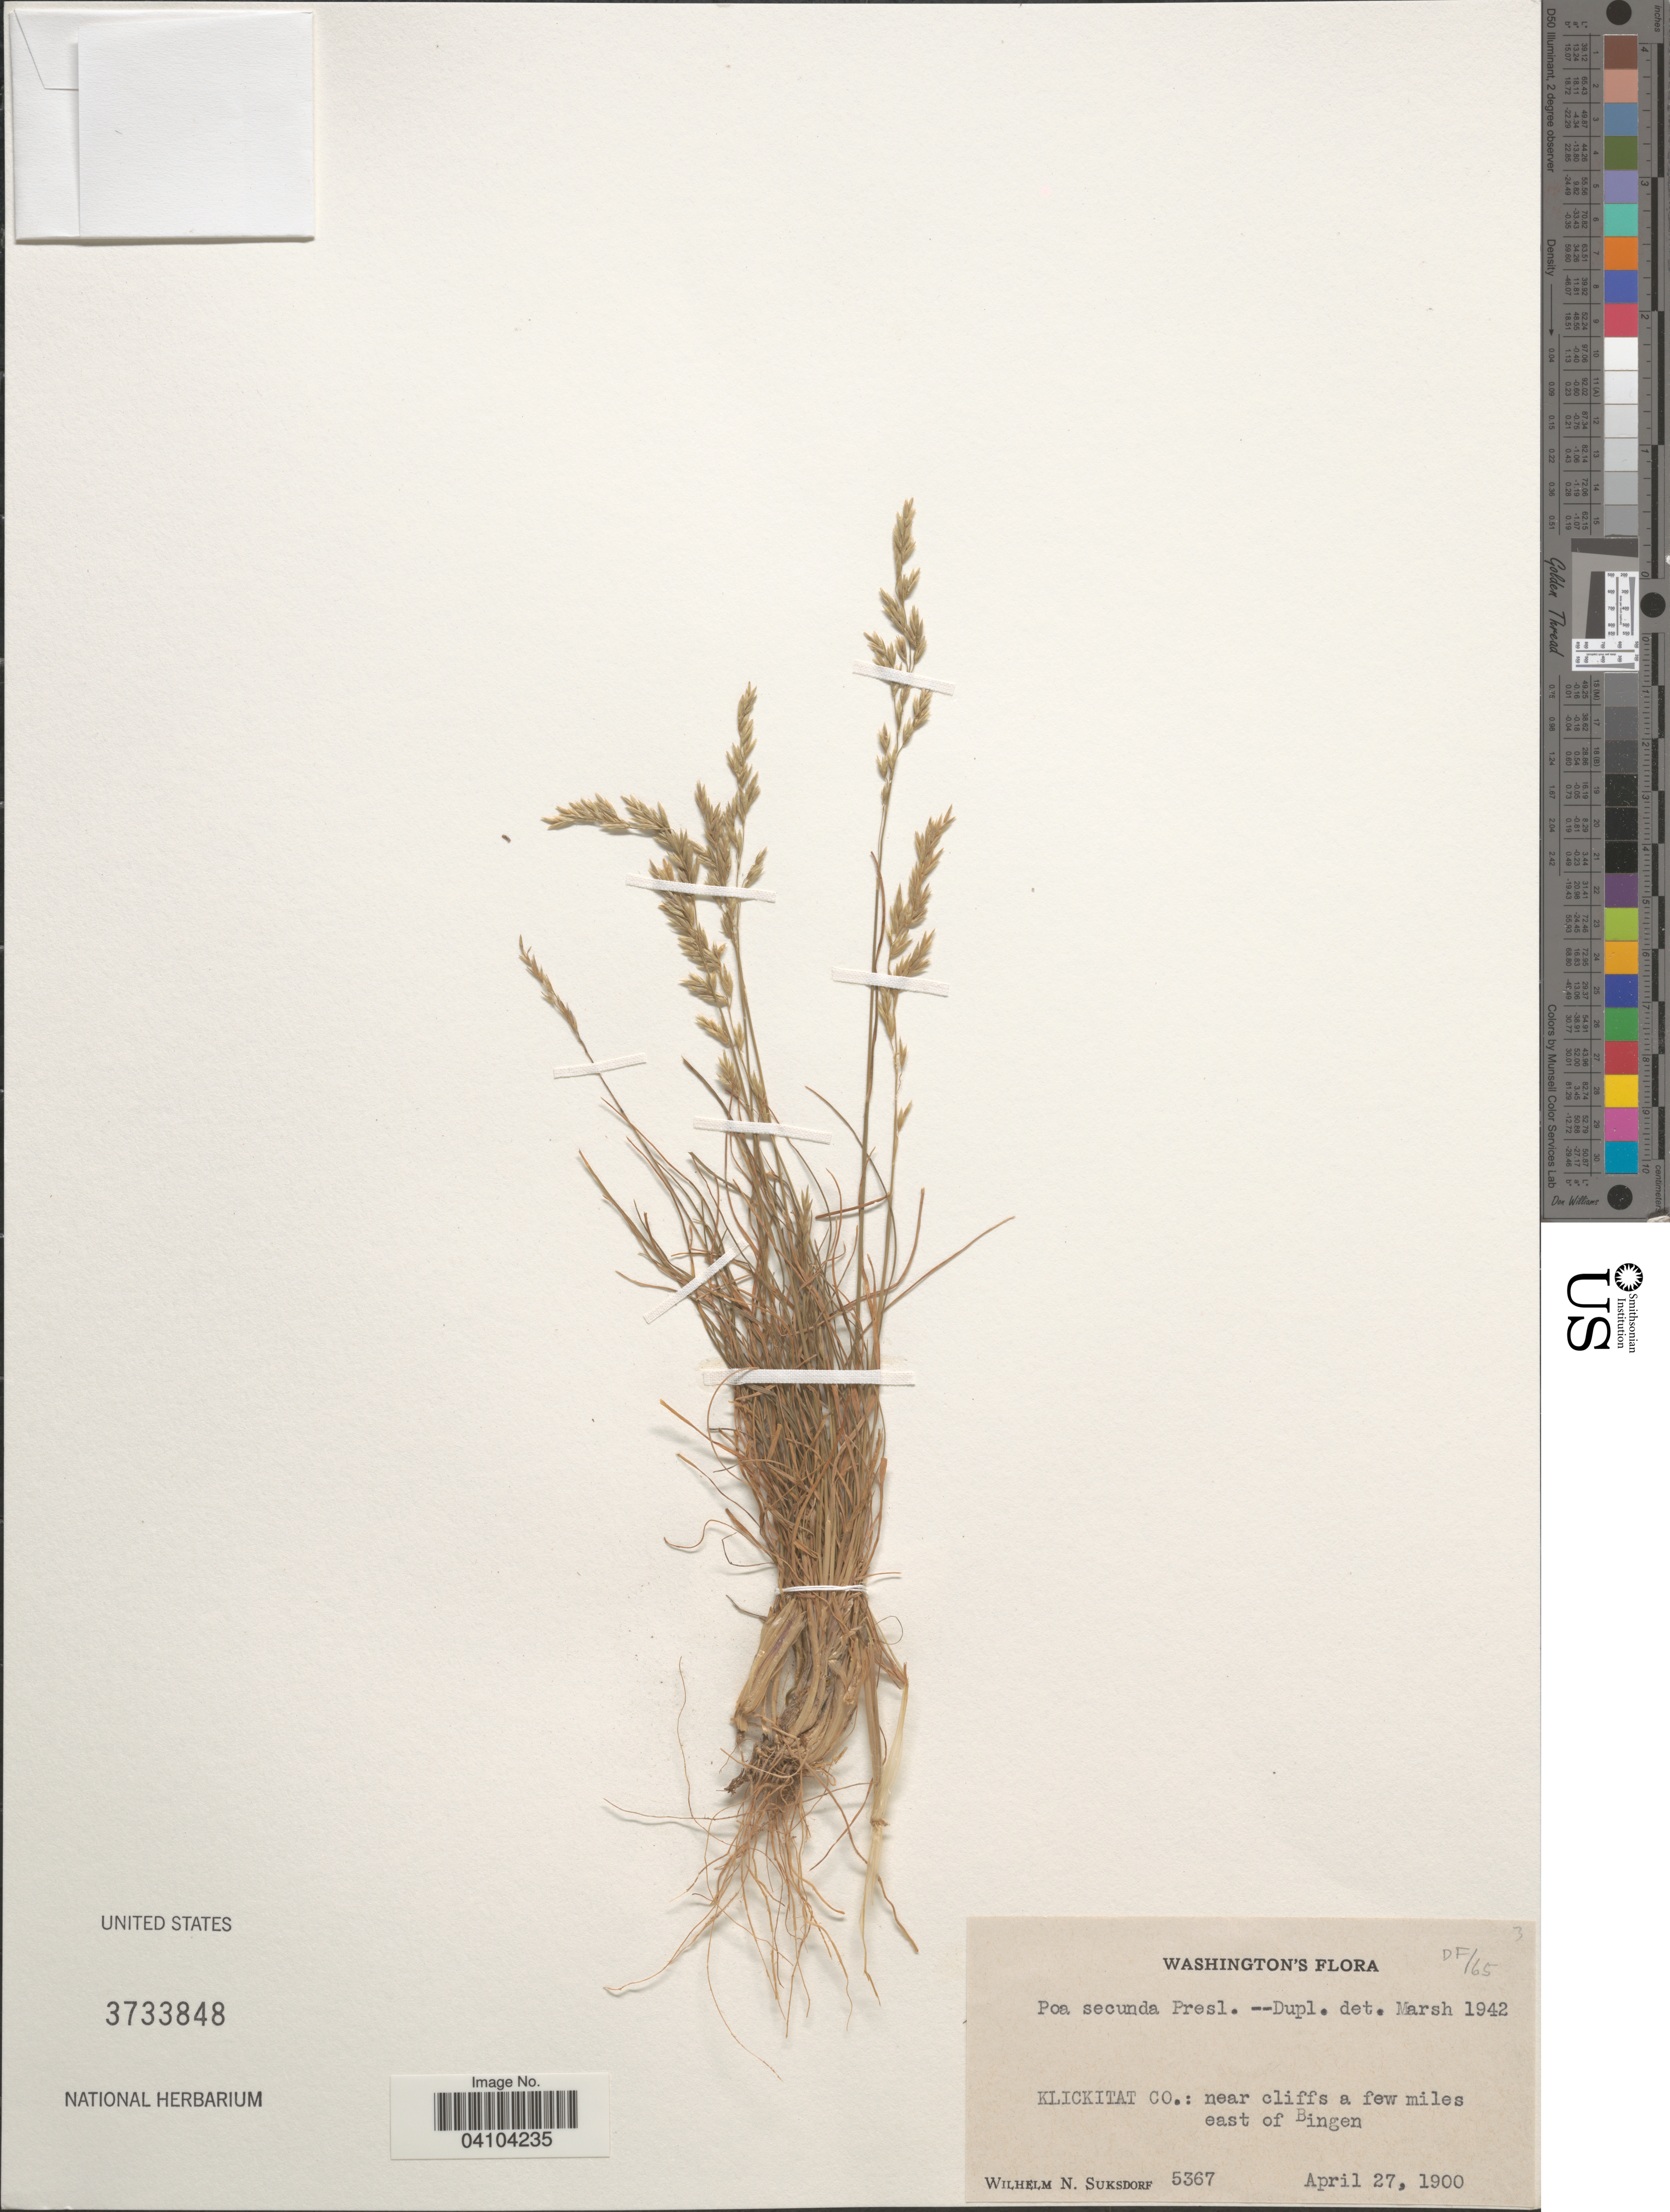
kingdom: Plantae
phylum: Tracheophyta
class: Liliopsida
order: Poales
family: Poaceae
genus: Poa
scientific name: Poa secunda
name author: J. Presl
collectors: W. N. Suksdorf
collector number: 5367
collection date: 1900-04-27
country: United States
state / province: Washington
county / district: Klickitat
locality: Klickitat Co.: near cliffs a few miles east of Bingen.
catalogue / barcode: US 3733848